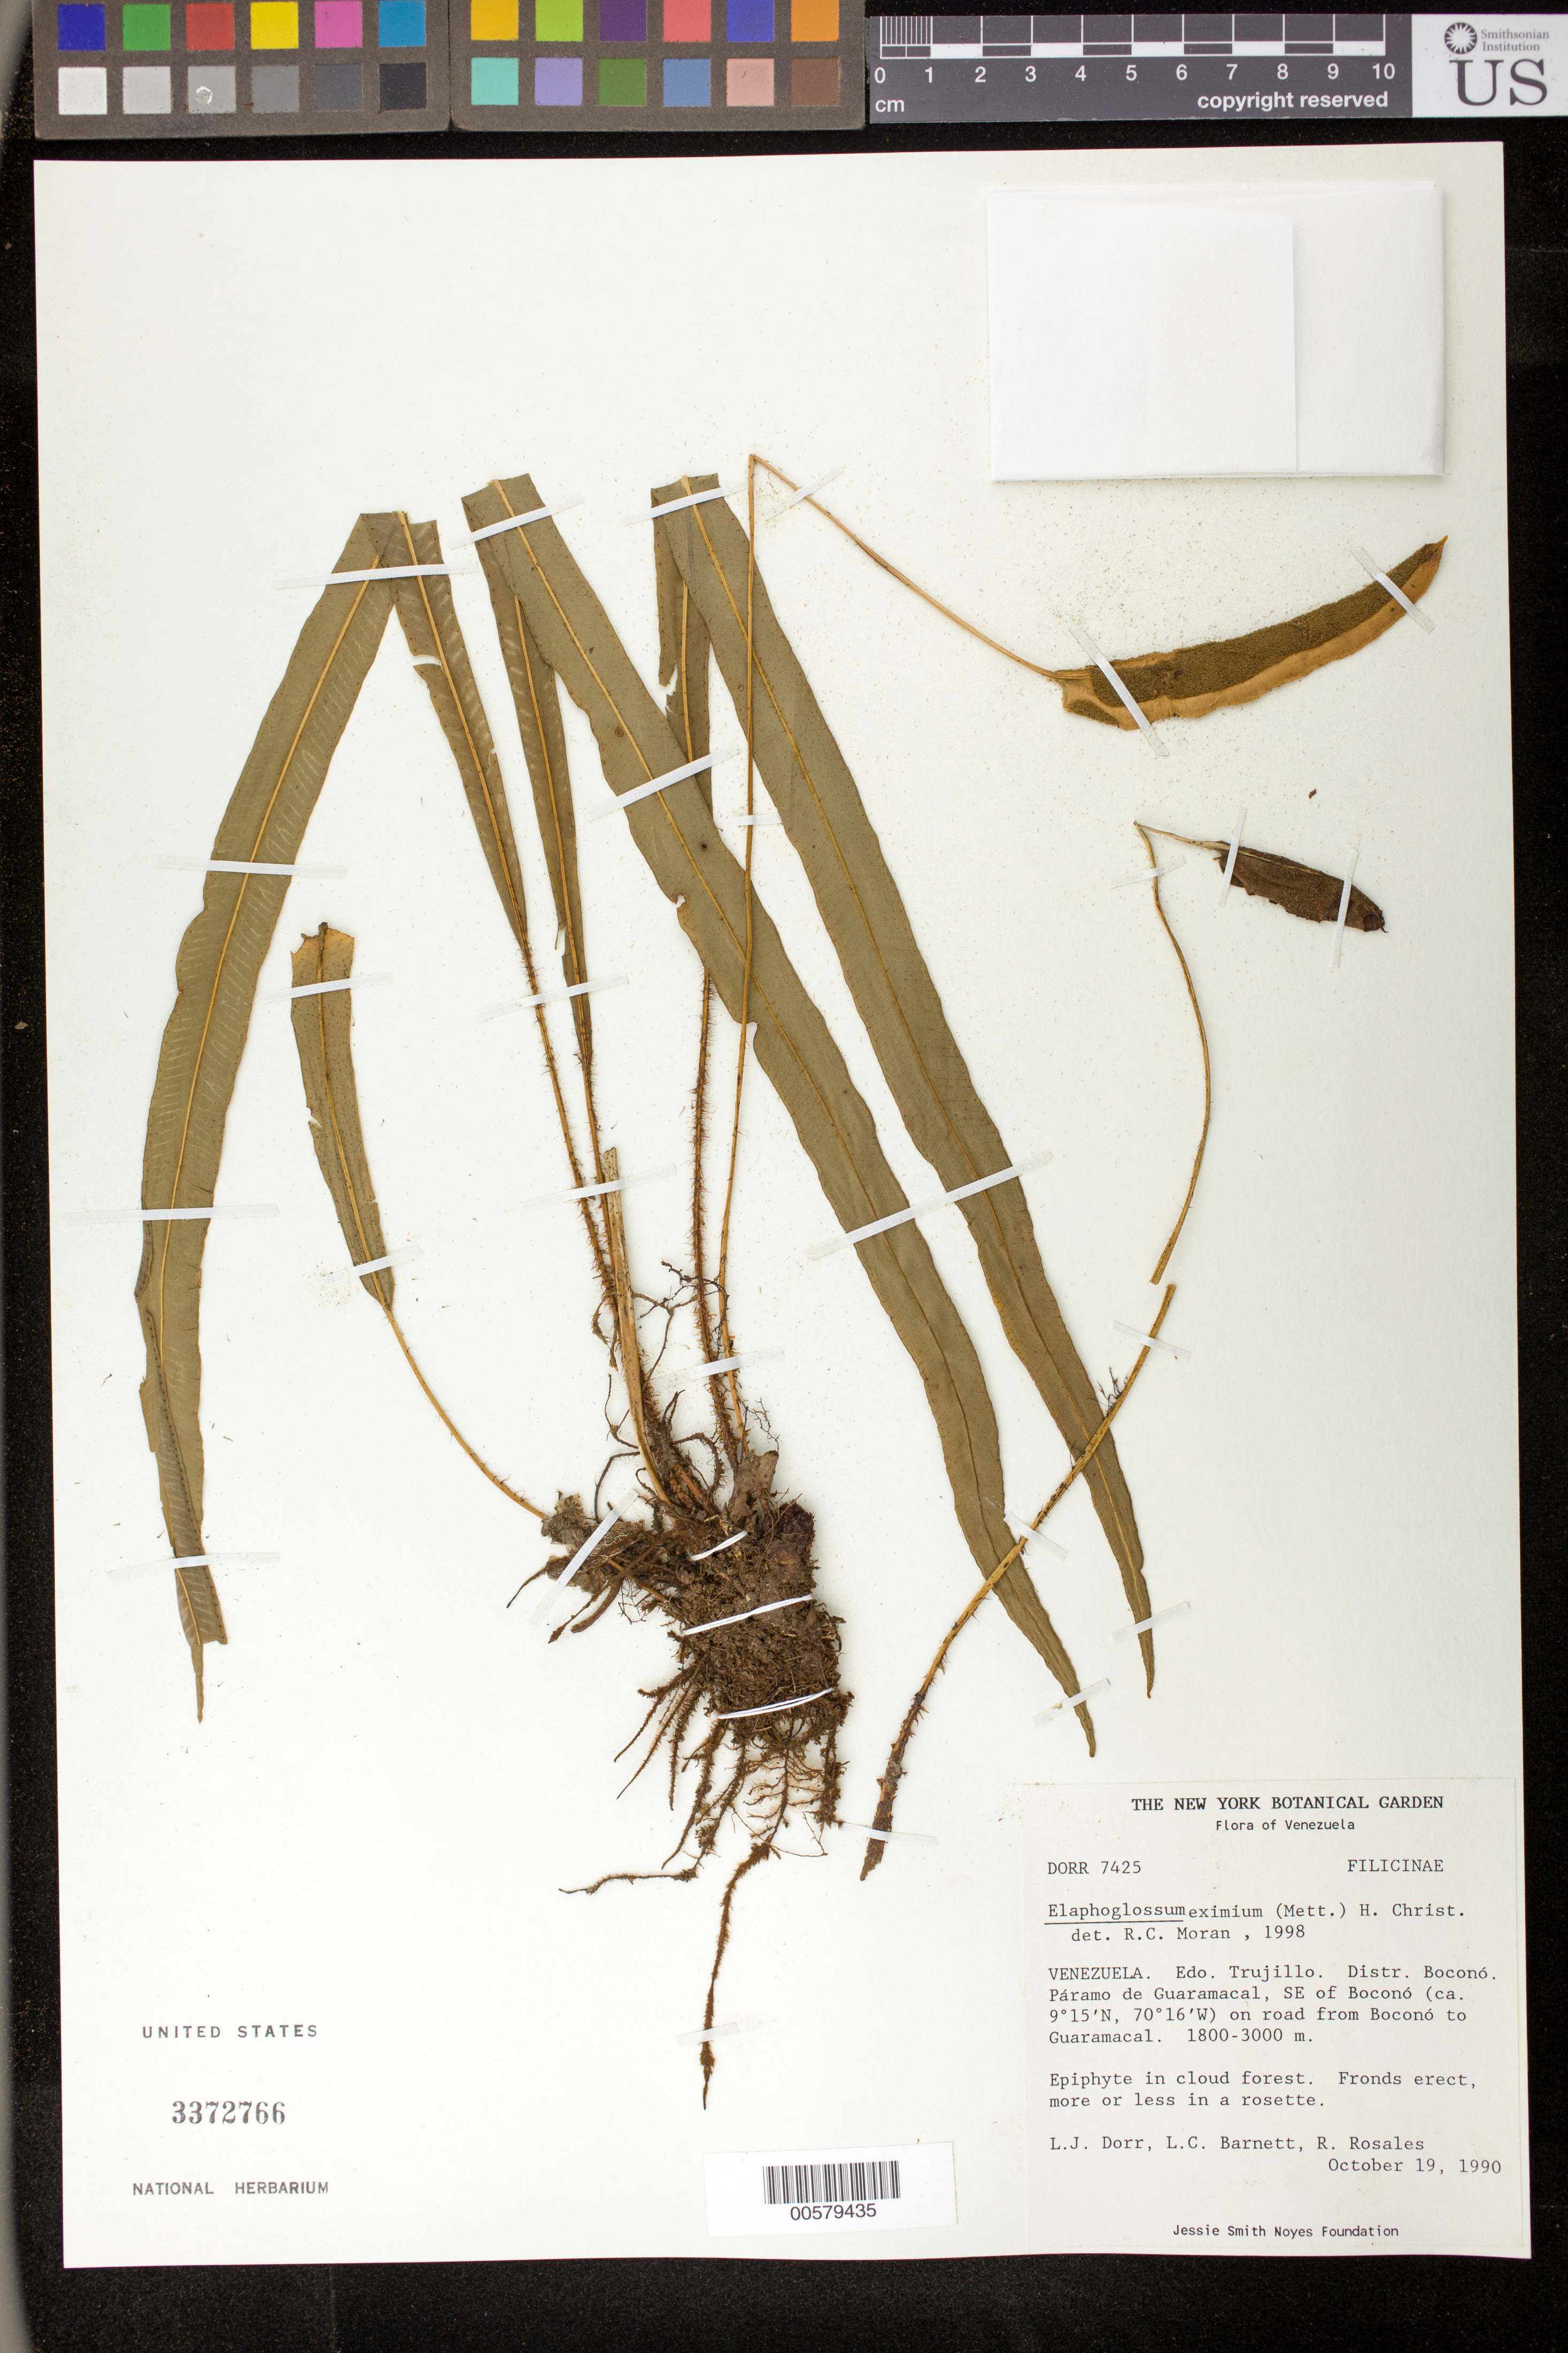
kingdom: Plantae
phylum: Tracheophyta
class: Polypodiopsida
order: Polypodiales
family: Dryopteridaceae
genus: Elaphoglossum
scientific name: Elaphoglossum eximium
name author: (Mett.) Christ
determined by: Moran, R. C.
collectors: L. J. Dorr, L. C. Barnett & R. Rosales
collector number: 7425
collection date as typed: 19 Oct 1990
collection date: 1990-10-19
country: Venezuela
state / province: Trujillo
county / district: Boconó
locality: Páramo de Guaramacal, SE of Boconó on road from Boconó to Guaramacal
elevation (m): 1800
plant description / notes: NY, PORT, US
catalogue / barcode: US 3372766